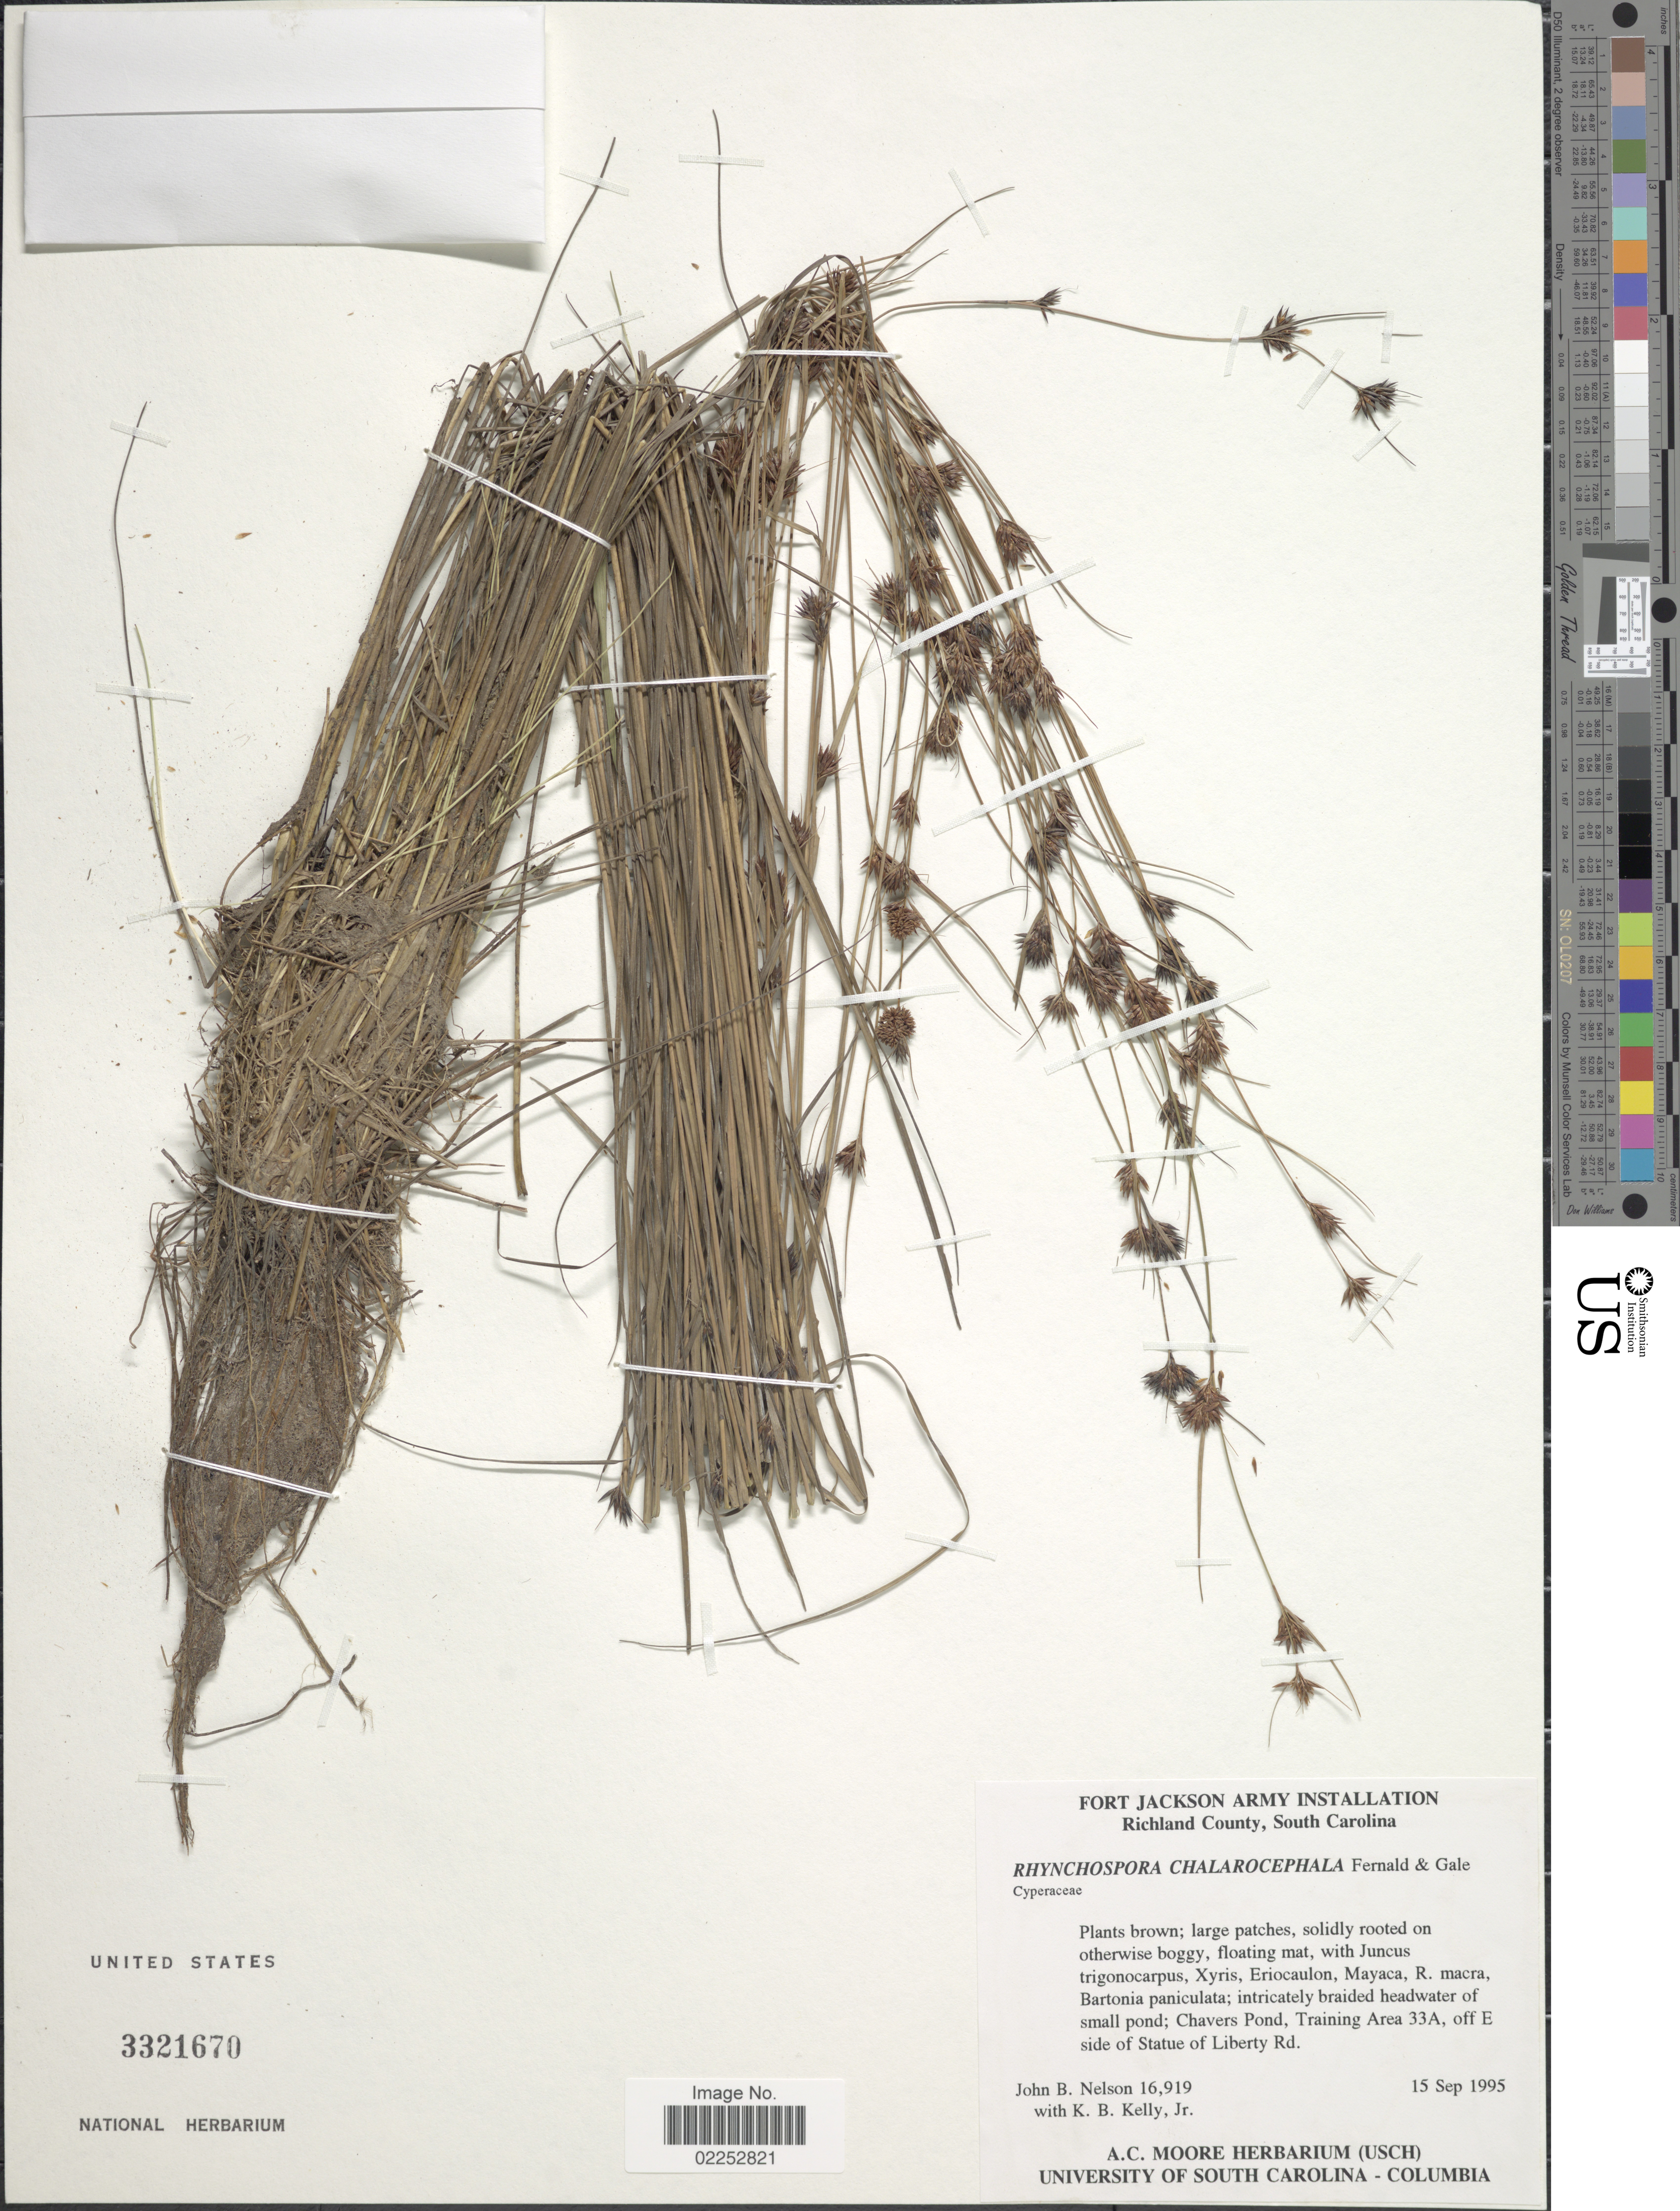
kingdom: Plantae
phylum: Tracheophyta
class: Liliopsida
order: Poales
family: Cyperaceae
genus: Rhynchospora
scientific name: Rhynchospora chalarocephala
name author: Fernald & Gale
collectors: J. B. Nelson & K. Kelly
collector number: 16919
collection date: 1995-09-15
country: United States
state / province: South Carolina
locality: Fort Jackson Army Installation. Richmond County. Chavers Pond, Training Area 33A, off E side of Statue of Liberty Rd.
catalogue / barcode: US 3321670